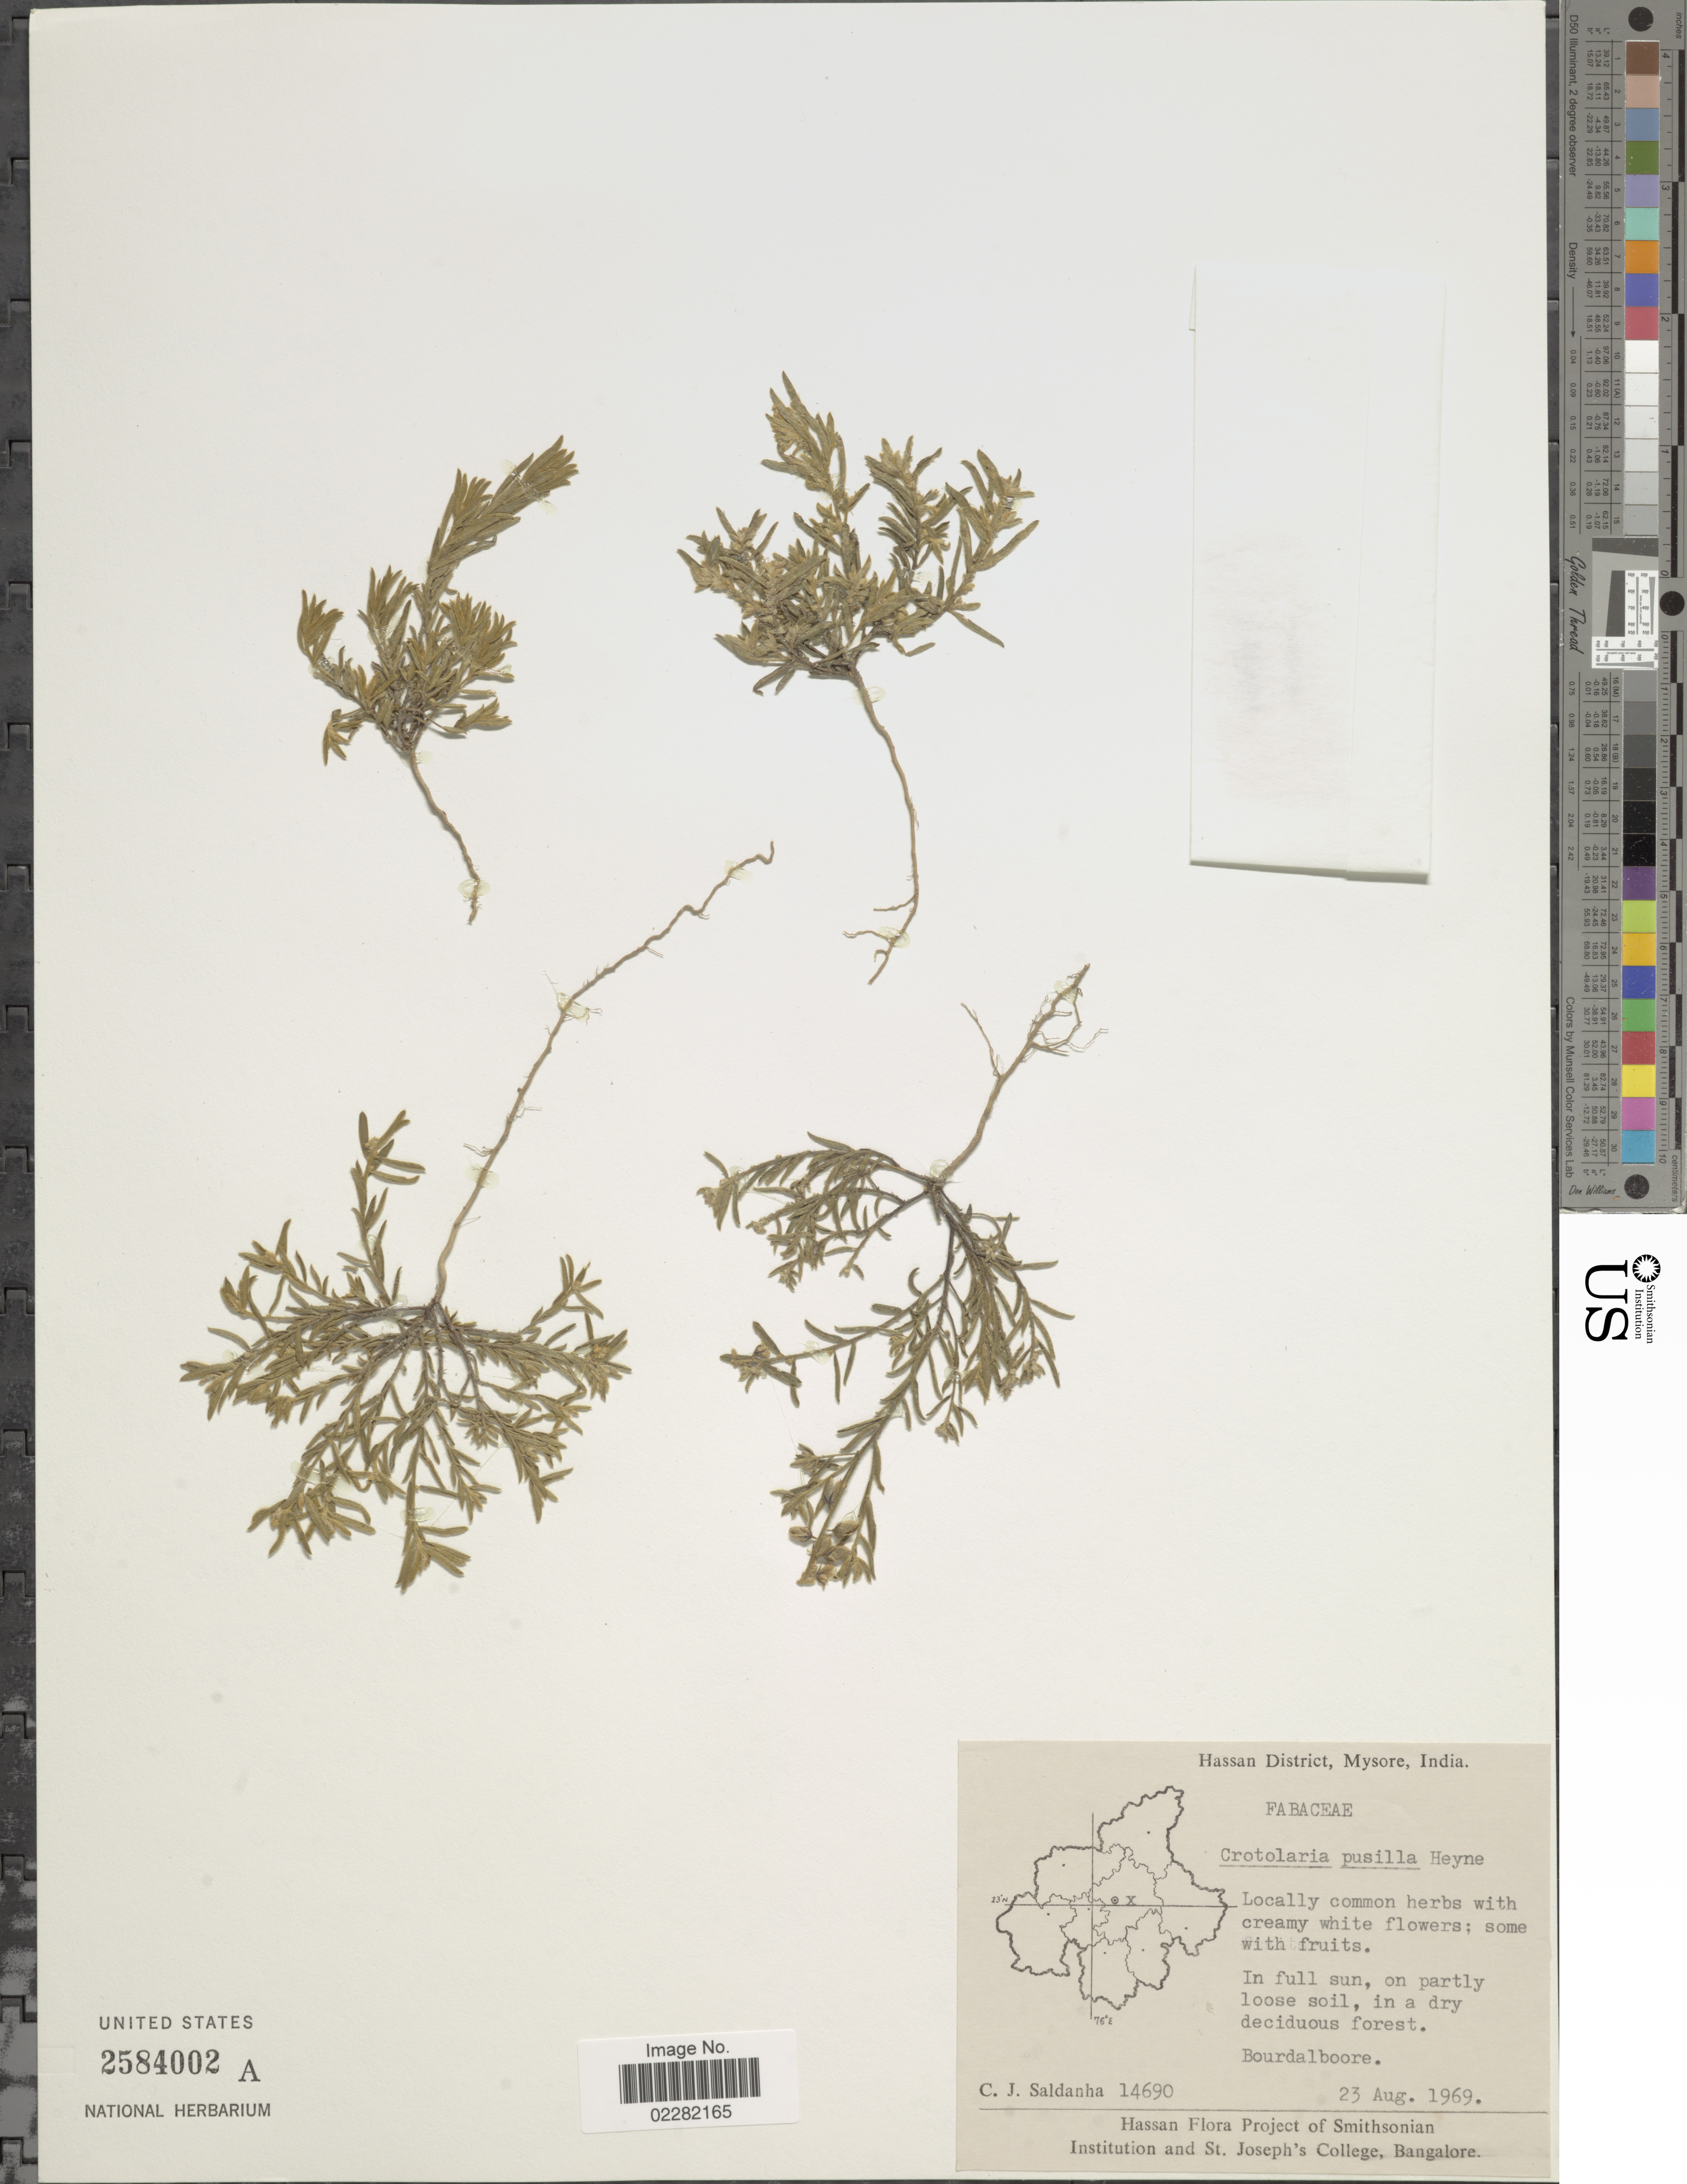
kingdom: Plantae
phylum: Tracheophyta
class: Magnoliopsida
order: Fabales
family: Fabaceae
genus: Crotalaria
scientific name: Crotalaria pusilla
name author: DC.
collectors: C. J. Saldanha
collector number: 14690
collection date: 1969-08-23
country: India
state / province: Karnataka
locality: Hassan District, Mysore, Bourdalboore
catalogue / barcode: US 2584002A